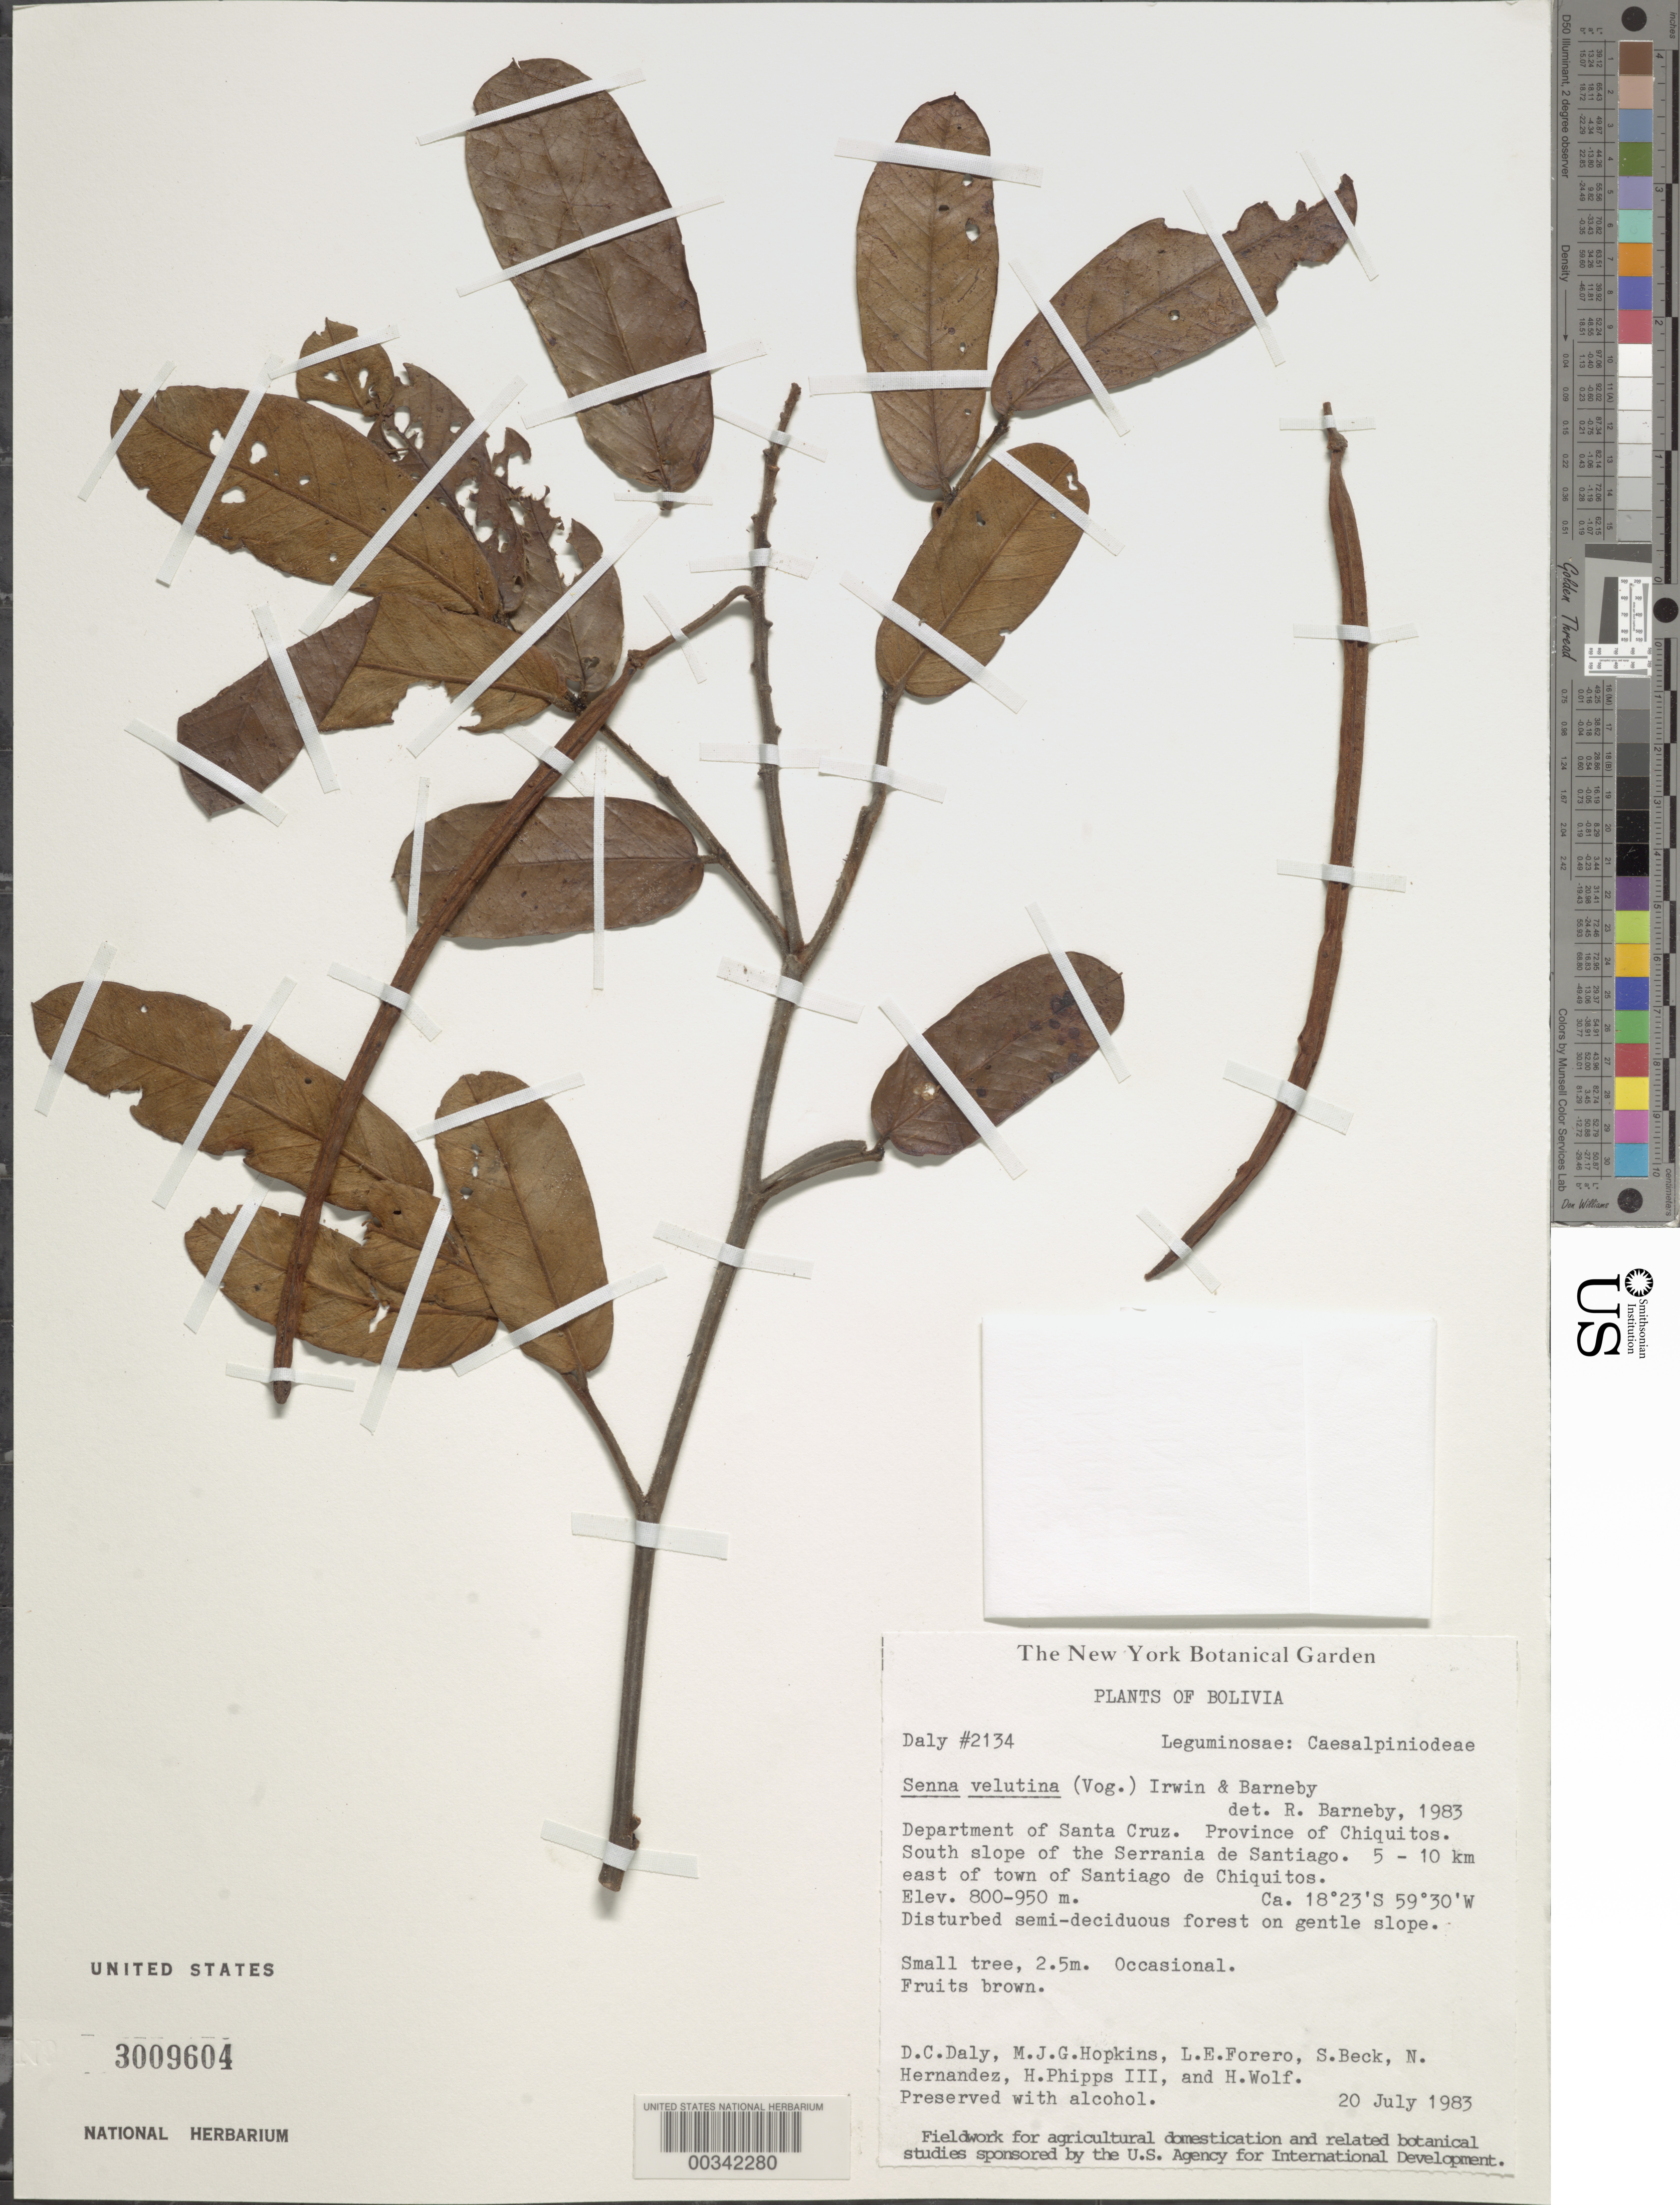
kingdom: Plantae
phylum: Tracheophyta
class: Magnoliopsida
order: Fabales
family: Fabaceae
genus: Senna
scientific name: Senna velutina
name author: (Vogel) H.S. Irwin & Barneby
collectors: D. C. Daly, M. J. G. Hopkins, L. E. Forero, S. G. Beck, N. Hernandez, H. Phipps & H. Wolf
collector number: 2134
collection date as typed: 20 Jul 1983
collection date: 1983-07-20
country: Bolivia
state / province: Santa Cruz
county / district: Chiquitos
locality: S slope of the Serrania de Santiago; 5-10 km E of town of Santiago de Chiquitos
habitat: Disturbed semi-decduous forest on gentle slope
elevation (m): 800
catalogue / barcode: US 3009604